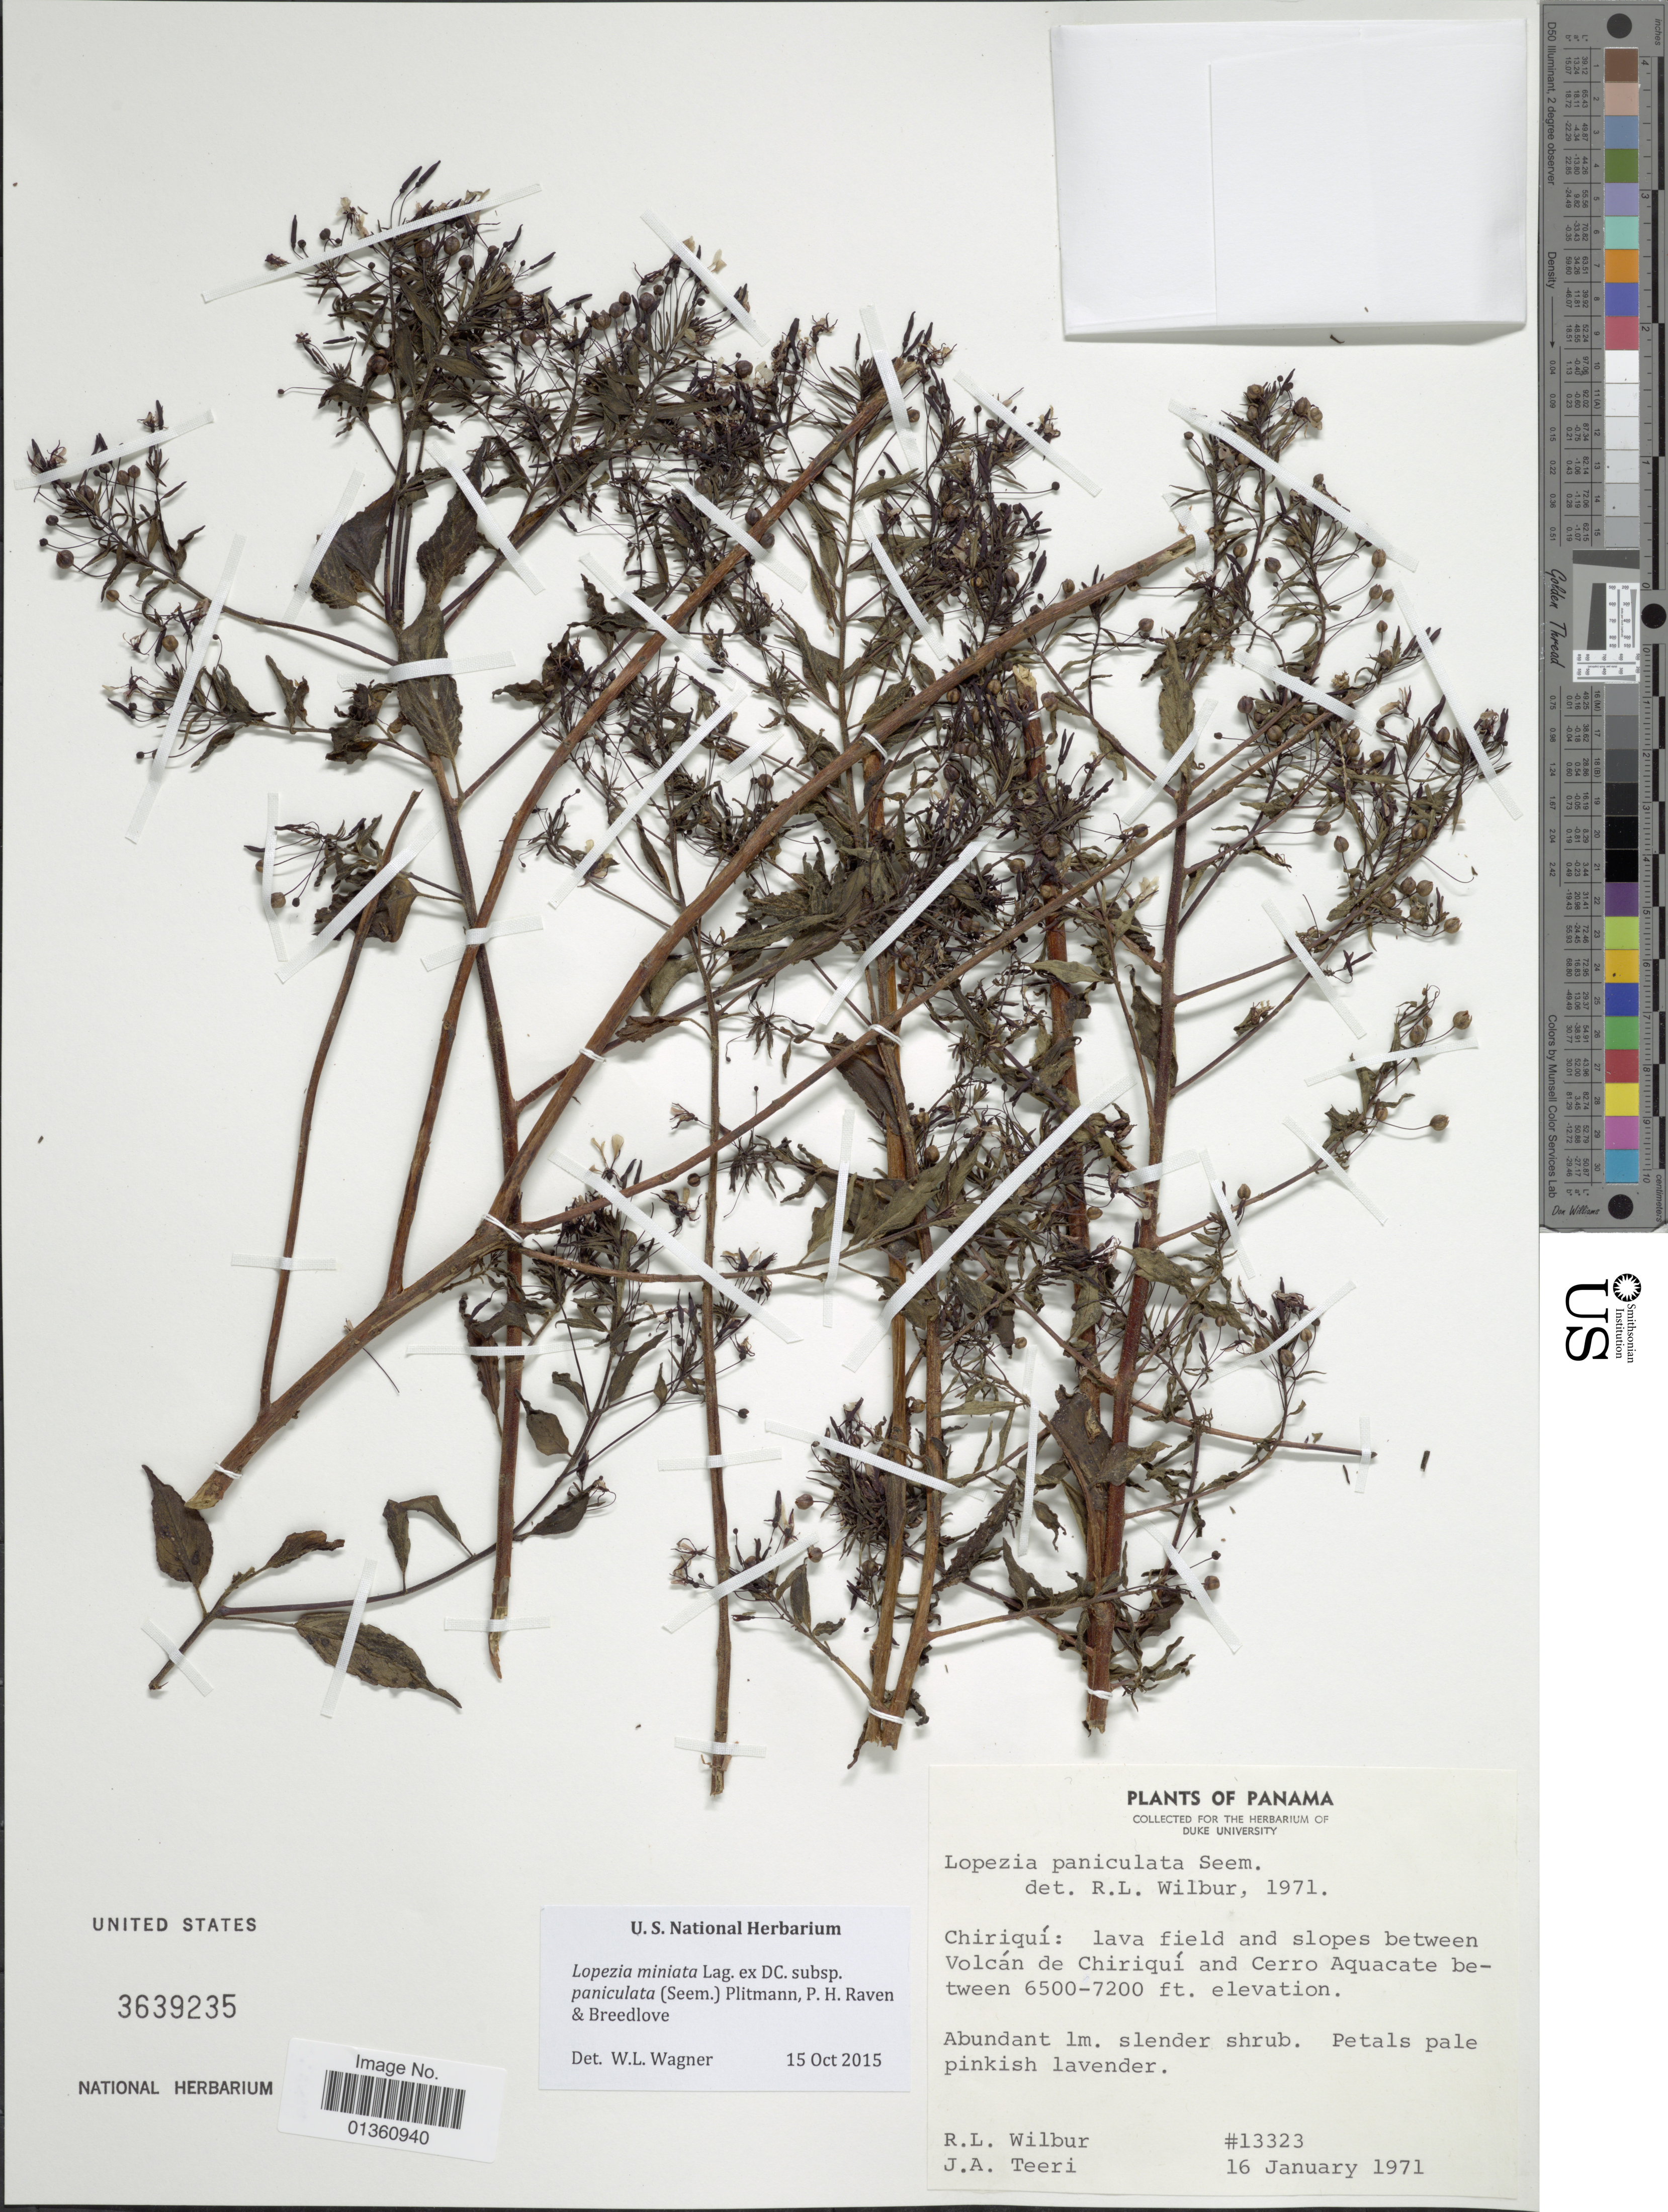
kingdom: Plantae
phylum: Tracheophyta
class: Magnoliopsida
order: Myrtales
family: Onagraceae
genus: Lopezia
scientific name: Lopezia miniata subsp. paniculata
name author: (Seem.) Plitmann et al.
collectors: R. L. Wilbur & J. Teeri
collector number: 13323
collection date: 1971-01-16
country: Panama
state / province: Chiriqui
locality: Lava field and slopes between Volcán de Chiriquí and Cerro Aquacate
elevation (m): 1981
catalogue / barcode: US 3639235